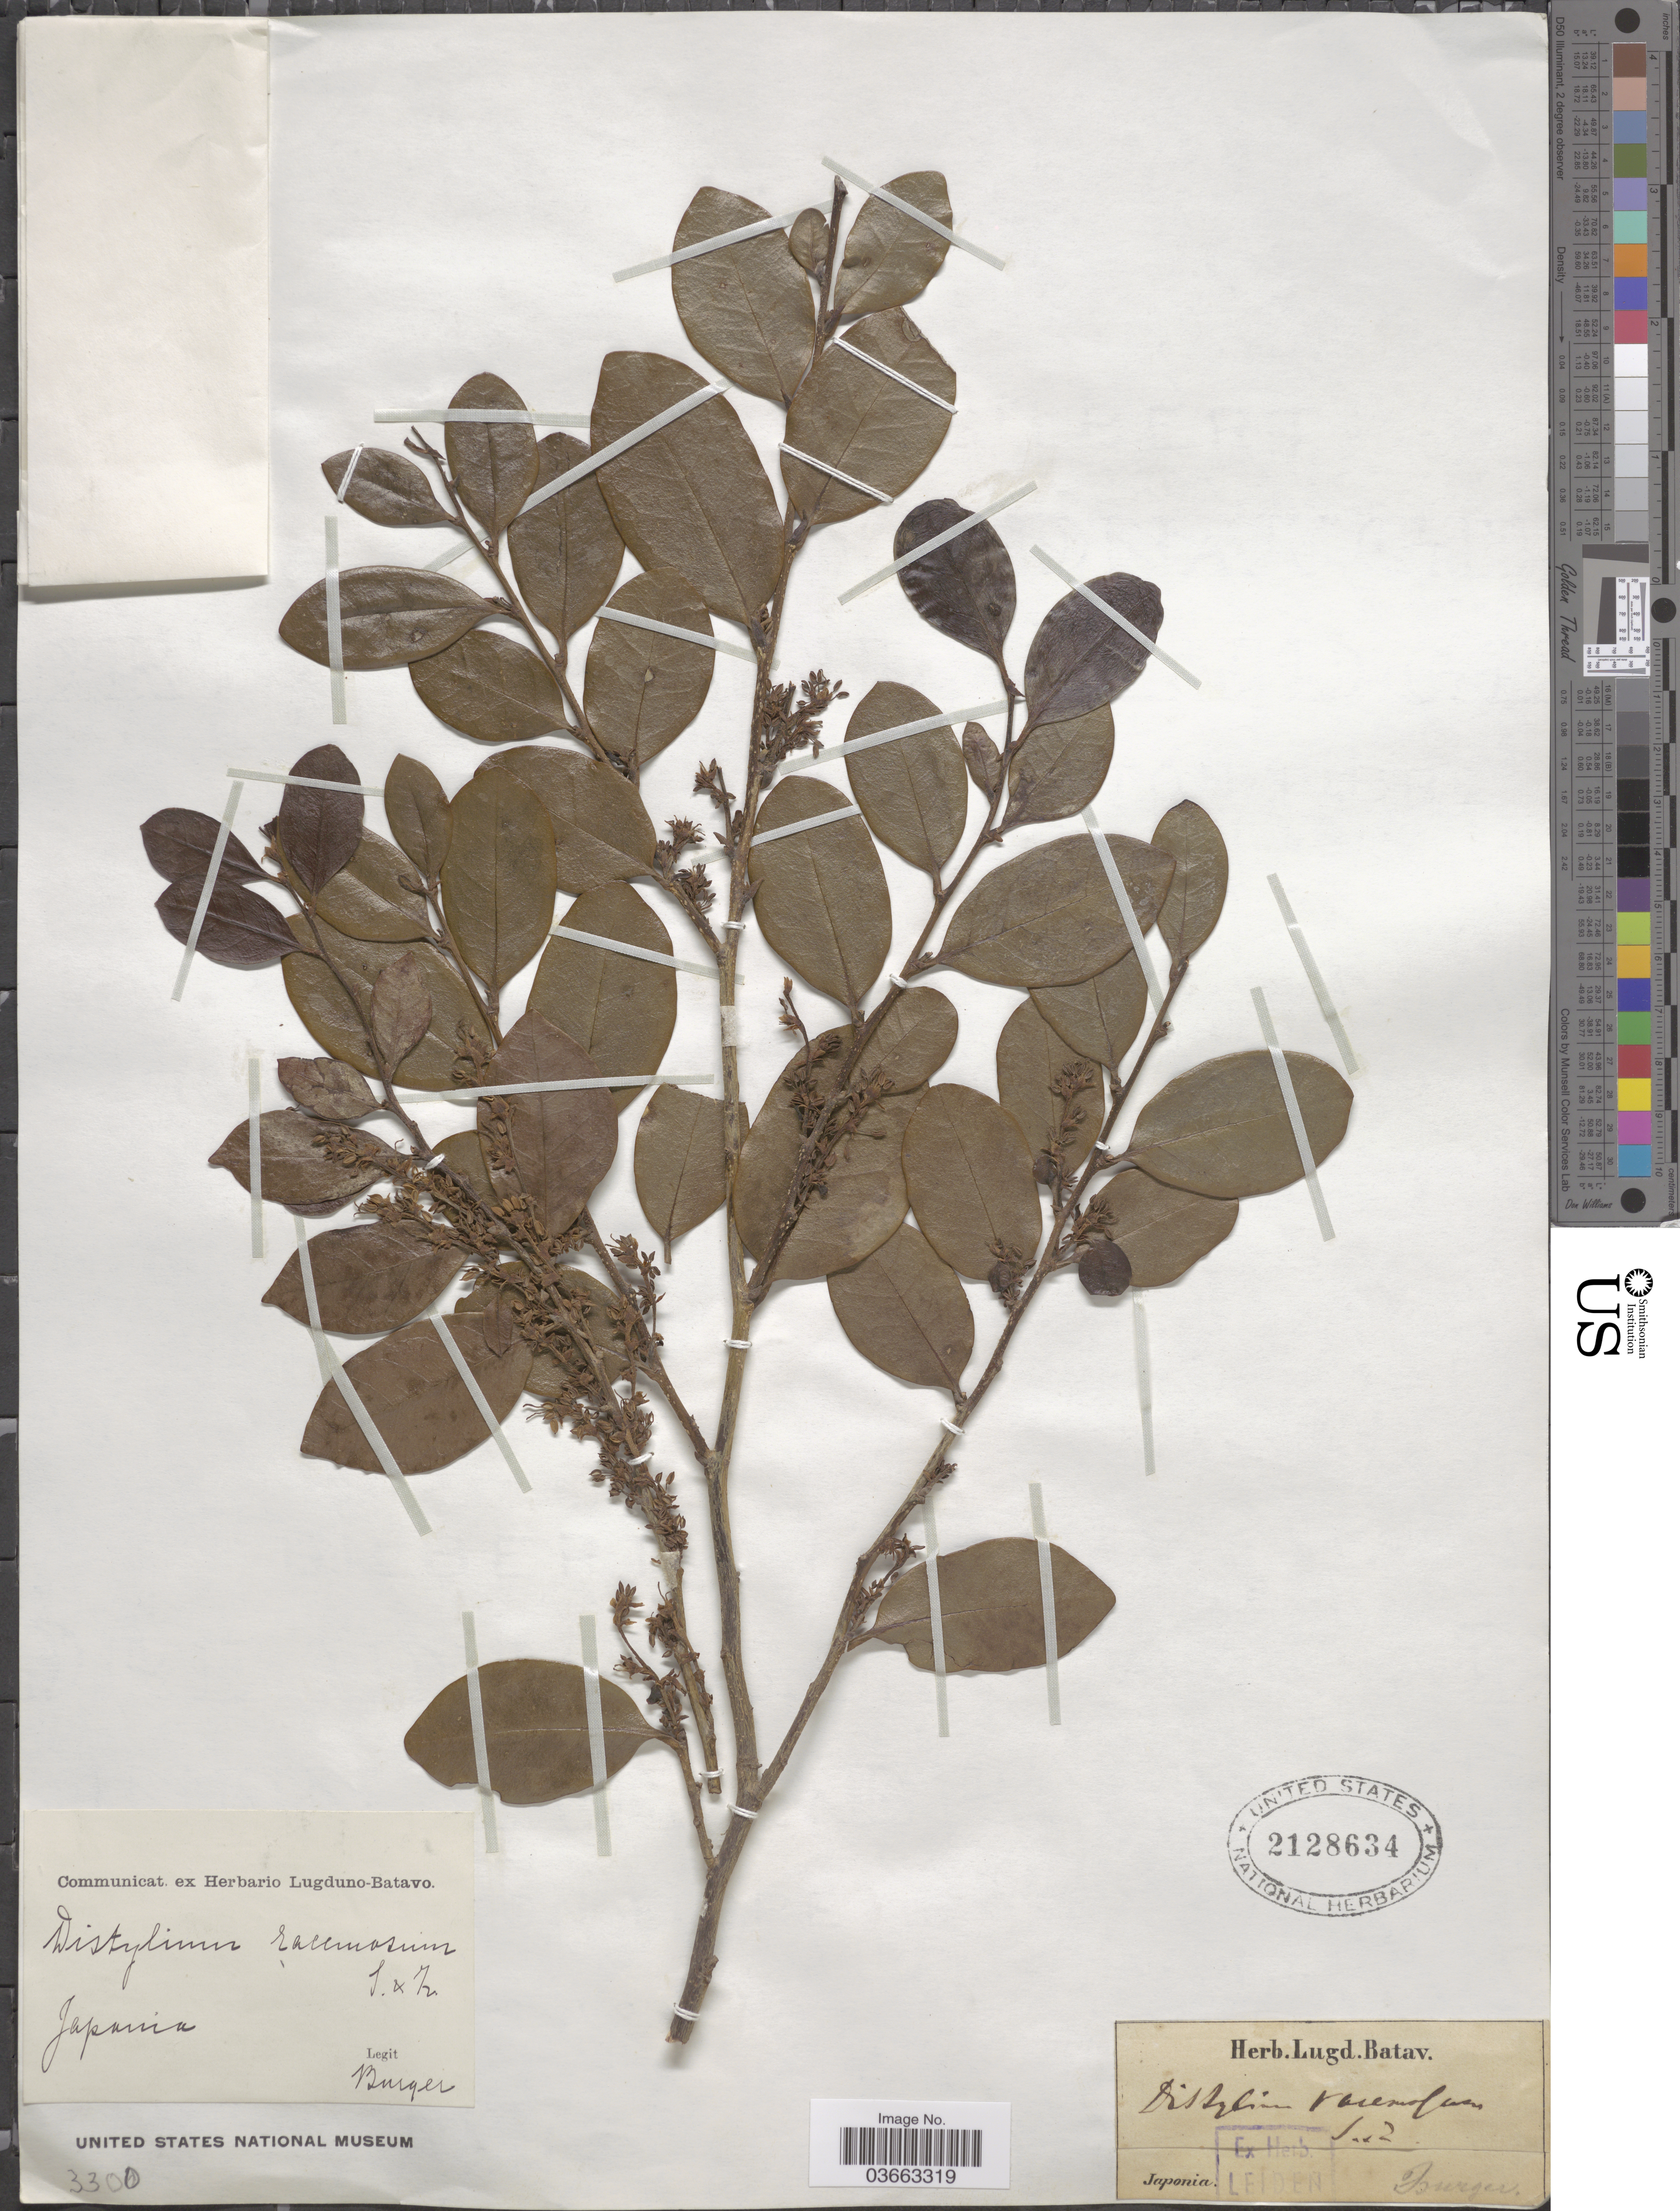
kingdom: Plantae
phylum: Tracheophyta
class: Magnoliopsida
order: Saxifragales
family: Hamamelidaceae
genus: Distylium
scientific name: Distylium racemosum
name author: Siebold & Zucc.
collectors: -- Burger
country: Japan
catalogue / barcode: US 2128634